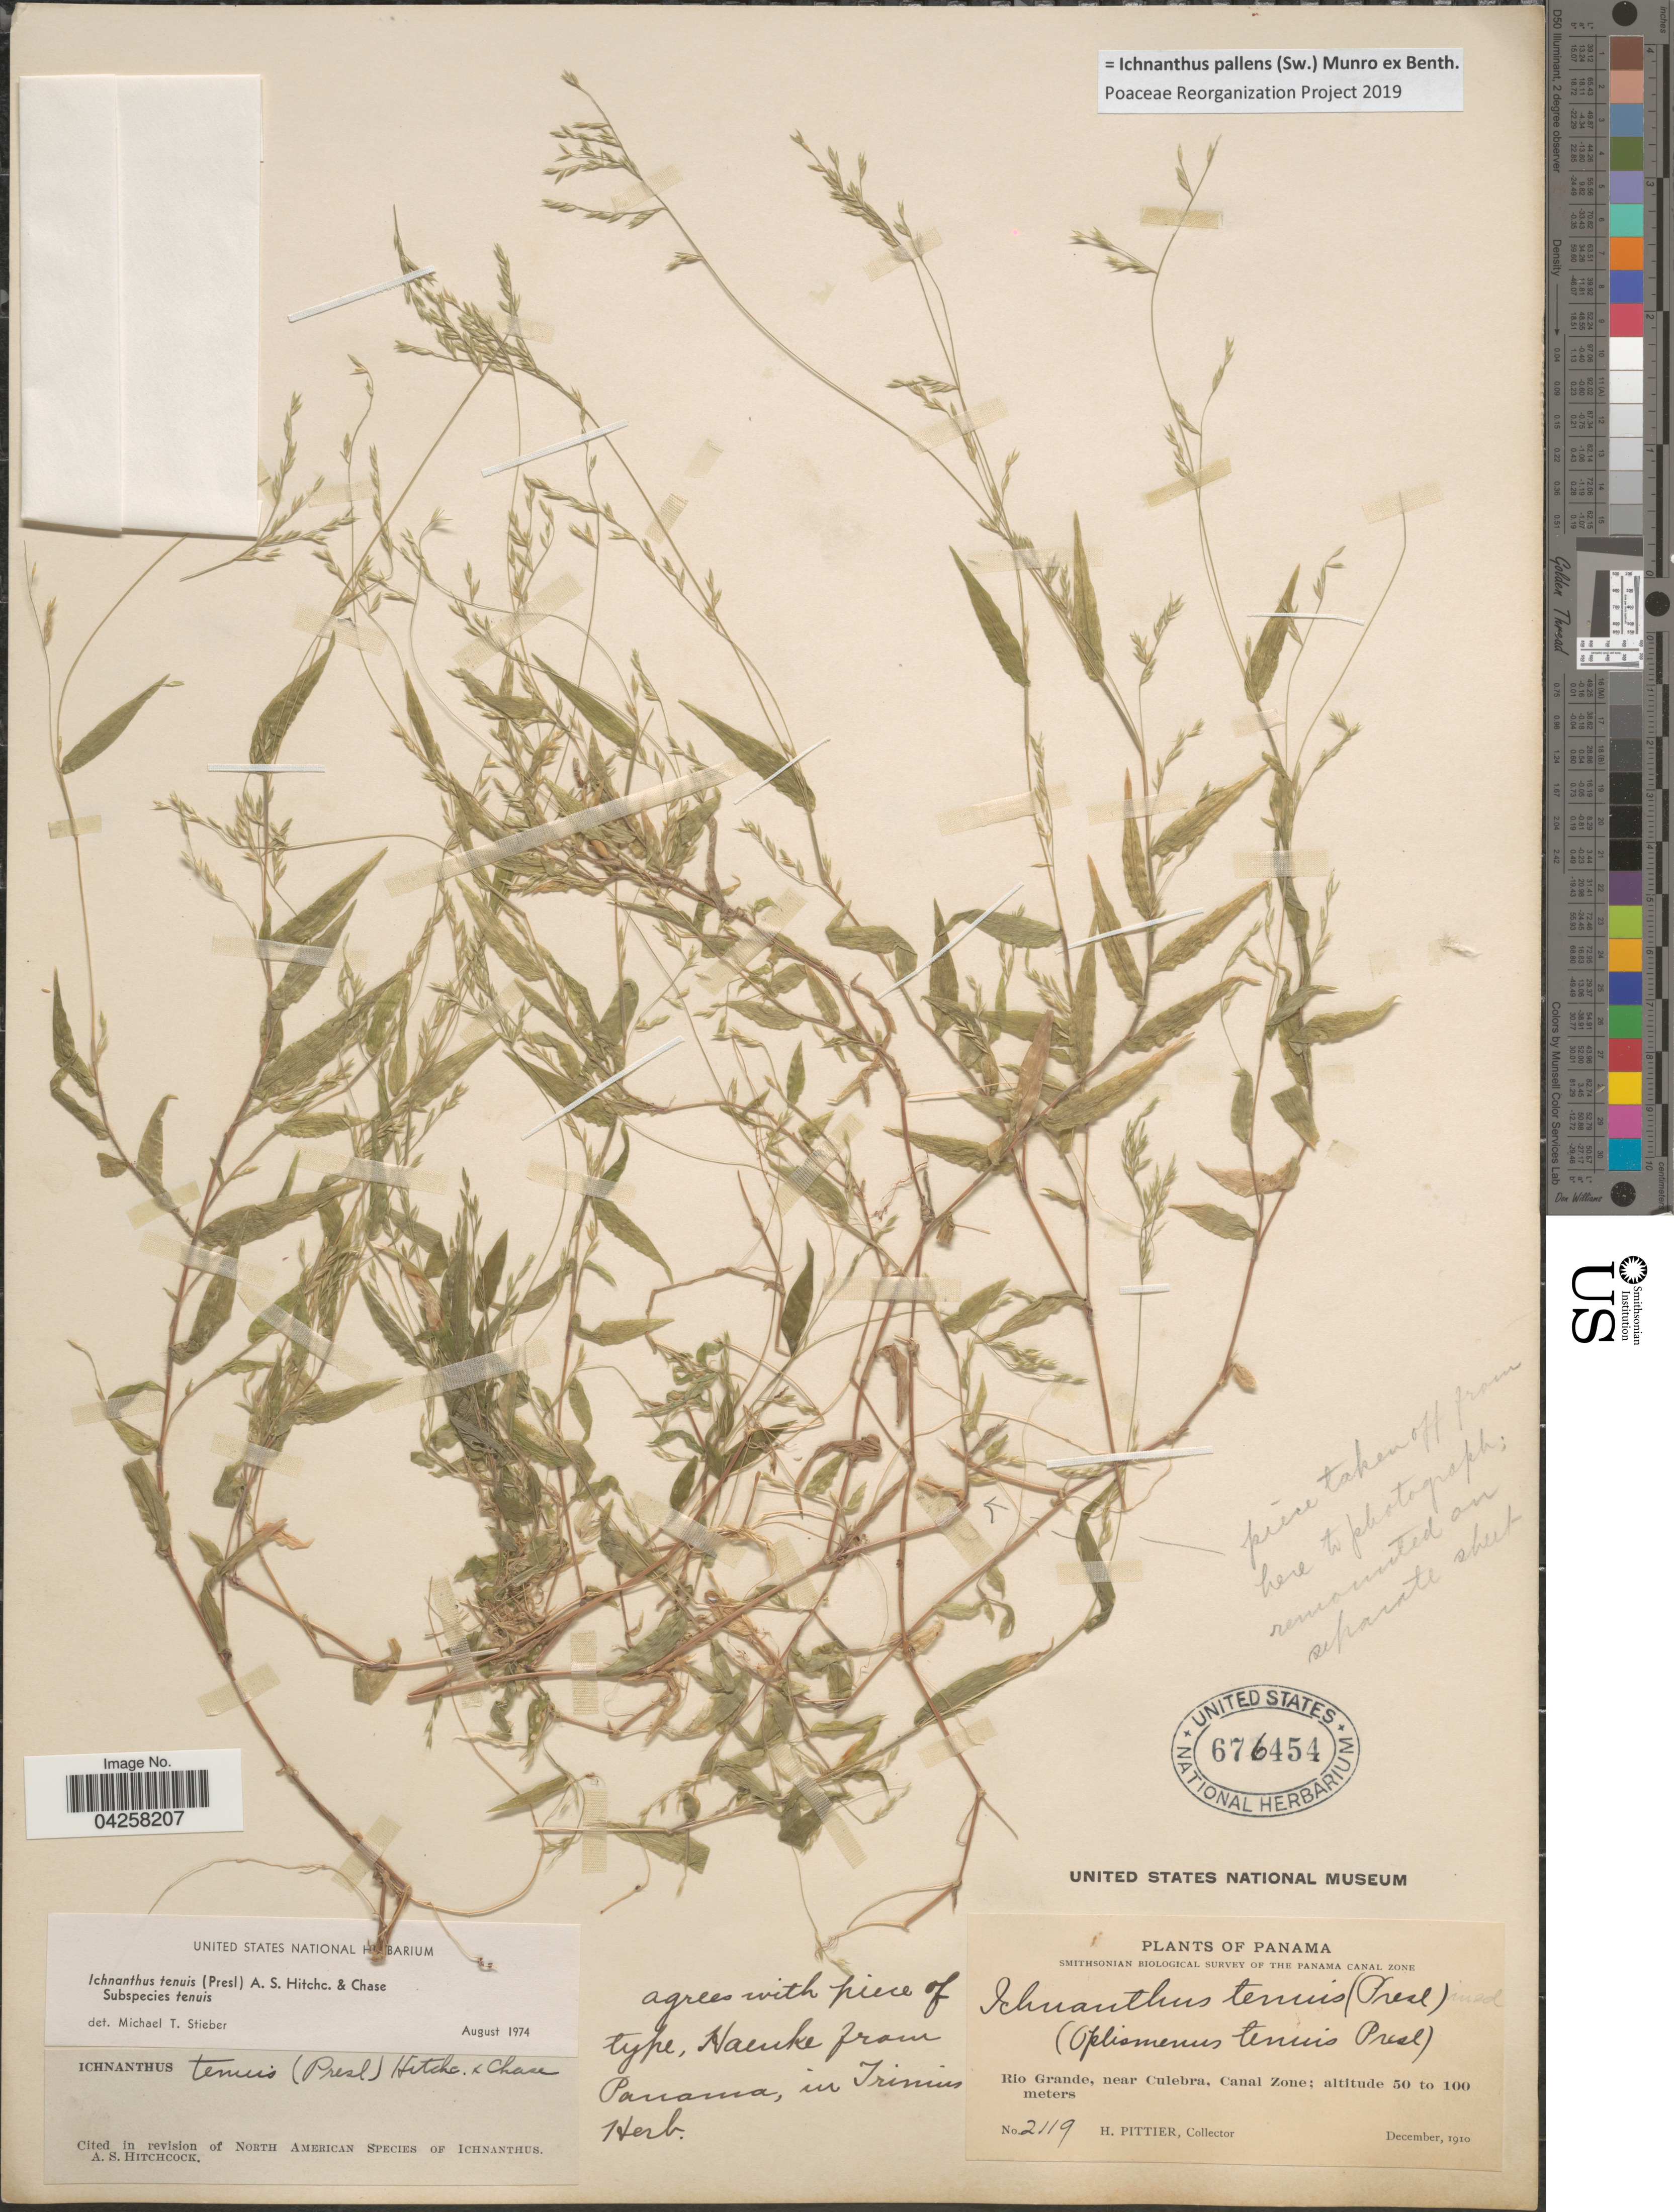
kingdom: Plantae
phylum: Tracheophyta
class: Liliopsida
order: Poales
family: Poaceae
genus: Ichnanthus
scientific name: Ichnanthus tenuis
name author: (J. Presl) Hitchc. & Chase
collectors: H. F. Pittier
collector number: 2119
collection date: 1910-12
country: Panama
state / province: Colón / Panamá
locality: Smithsonian Biological Survey of the Panama Canal Zone. Rio Grande, near Culebra, Canal Zone.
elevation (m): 50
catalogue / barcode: US 676454